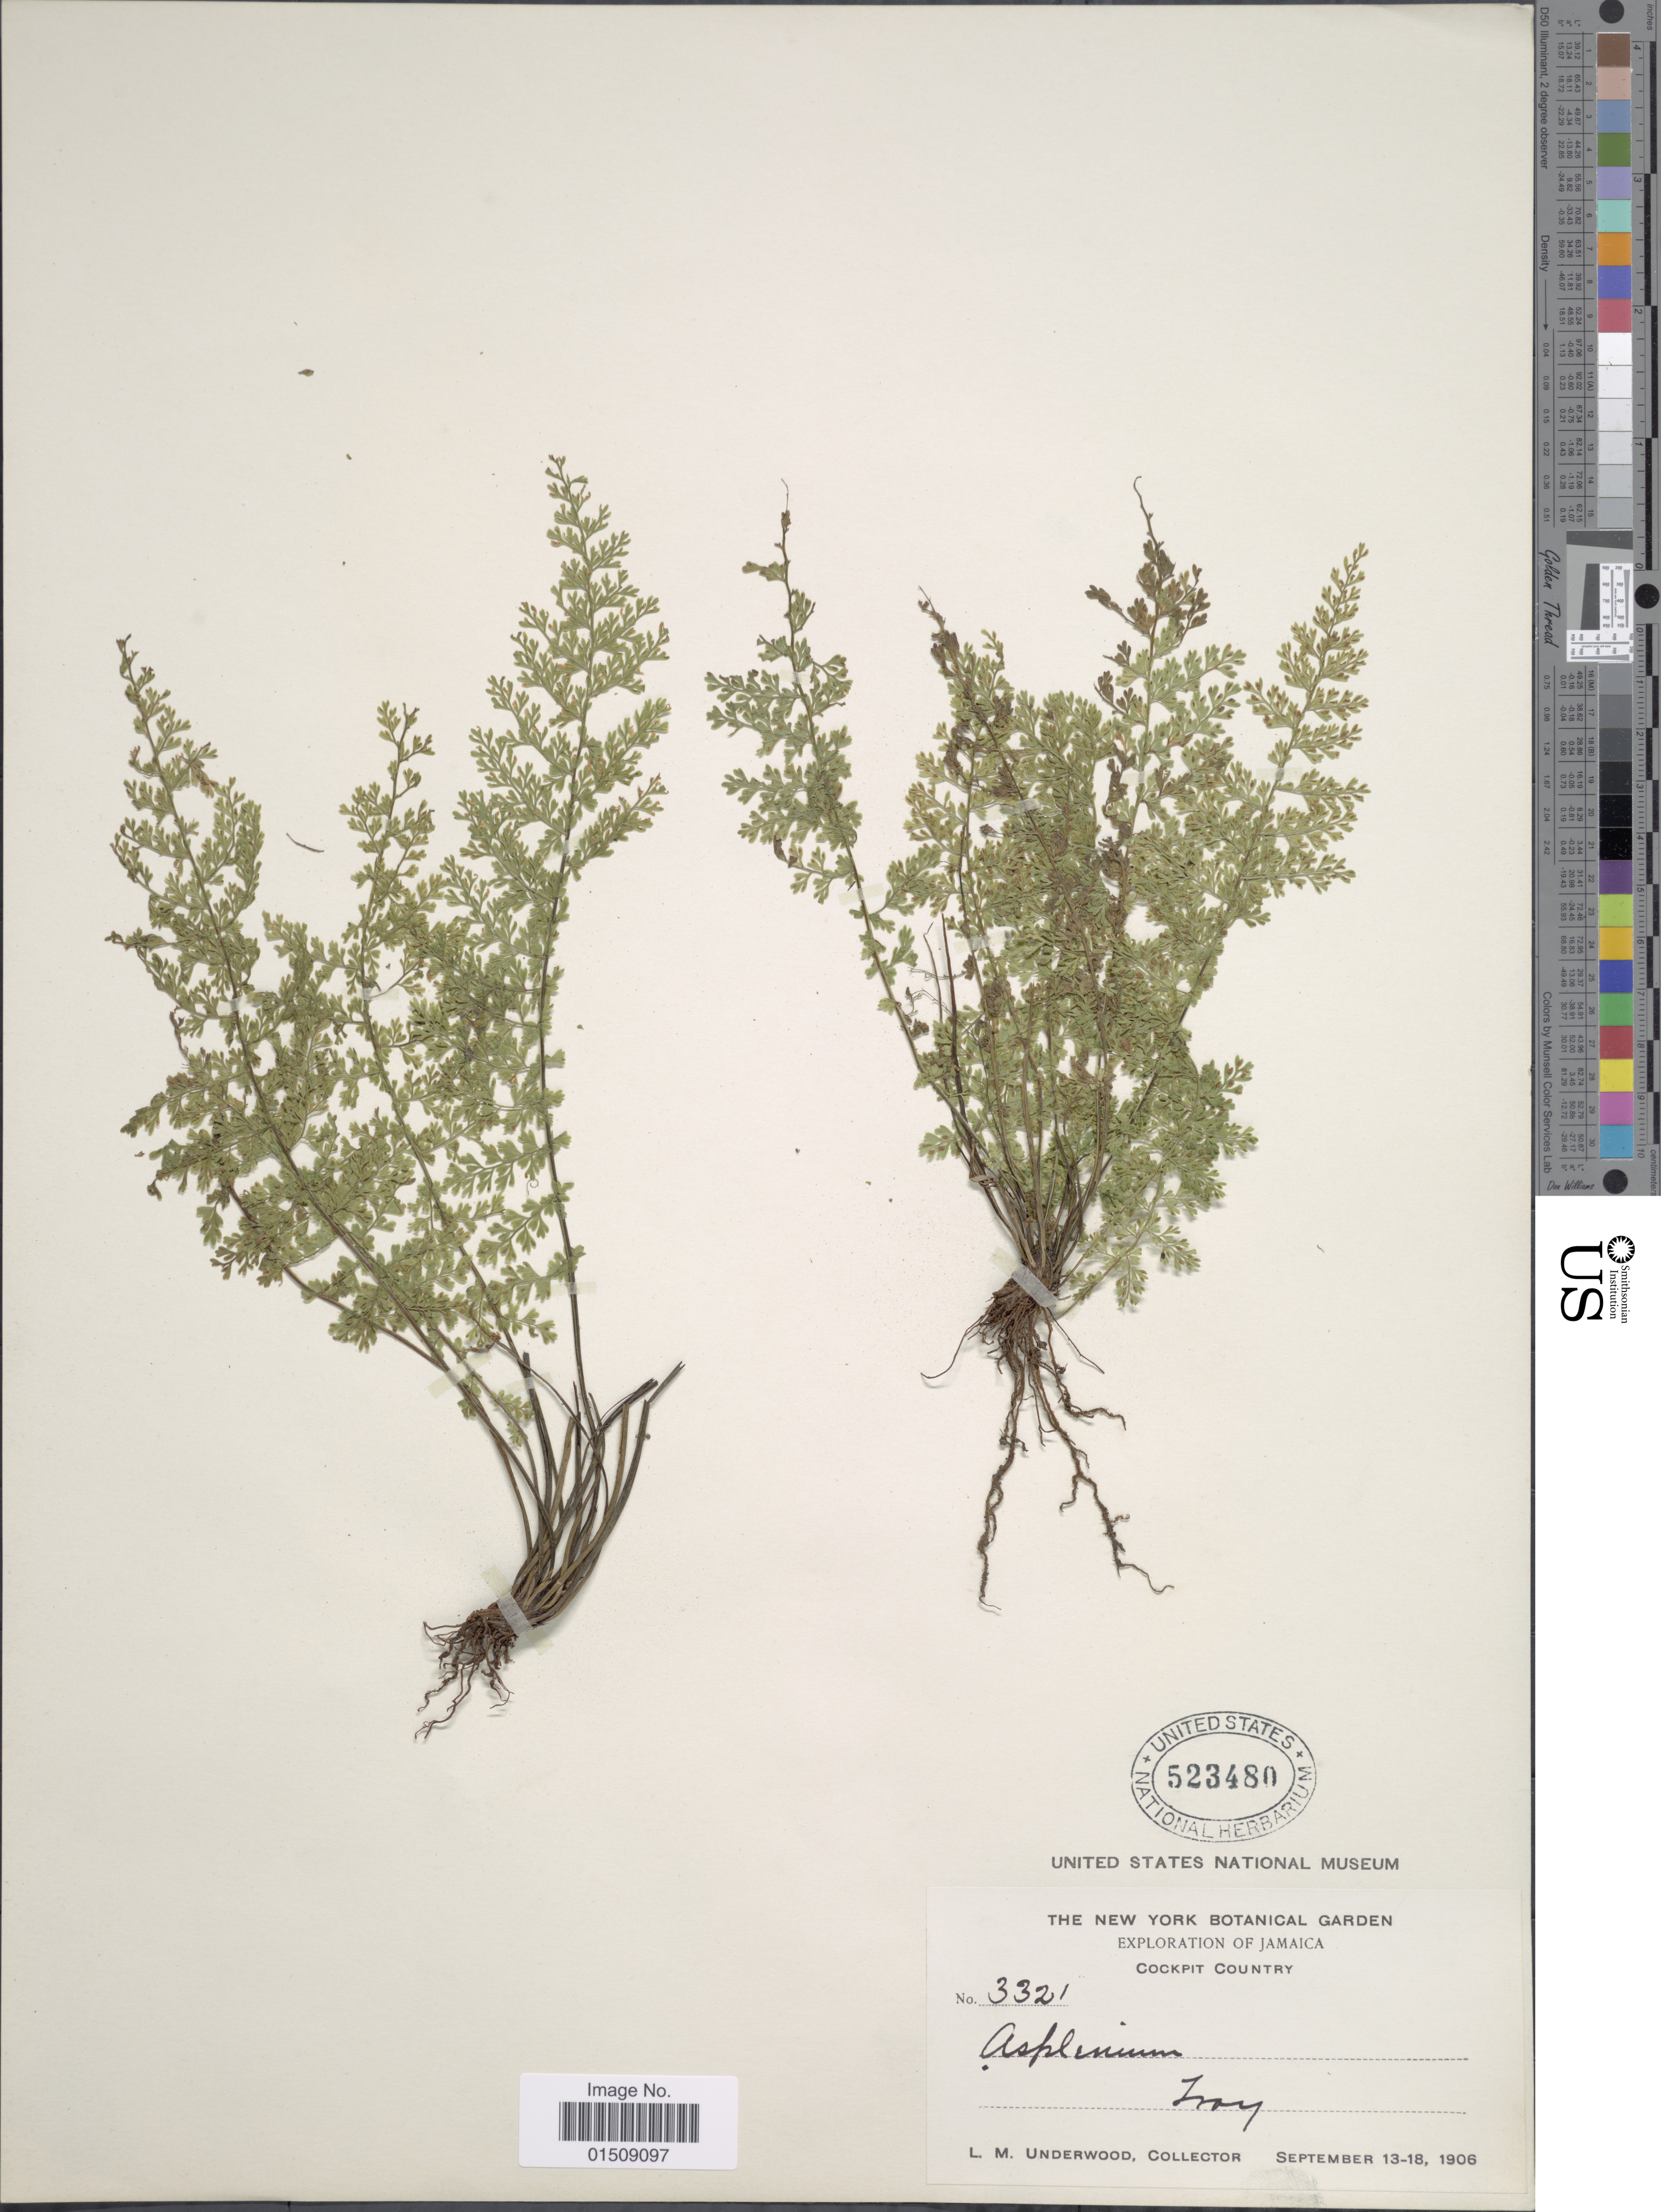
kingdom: Plantae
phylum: Tracheophyta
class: Polypodiopsida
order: Polypodiales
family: Aspleniaceae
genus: Asplenium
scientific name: Asplenium myriophyllum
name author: (Sw.) C. Presl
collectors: L. M. Underwood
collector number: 3321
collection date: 1906-09-13/1906-09-18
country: Jamaica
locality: Cockpit Country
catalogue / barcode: US 523480